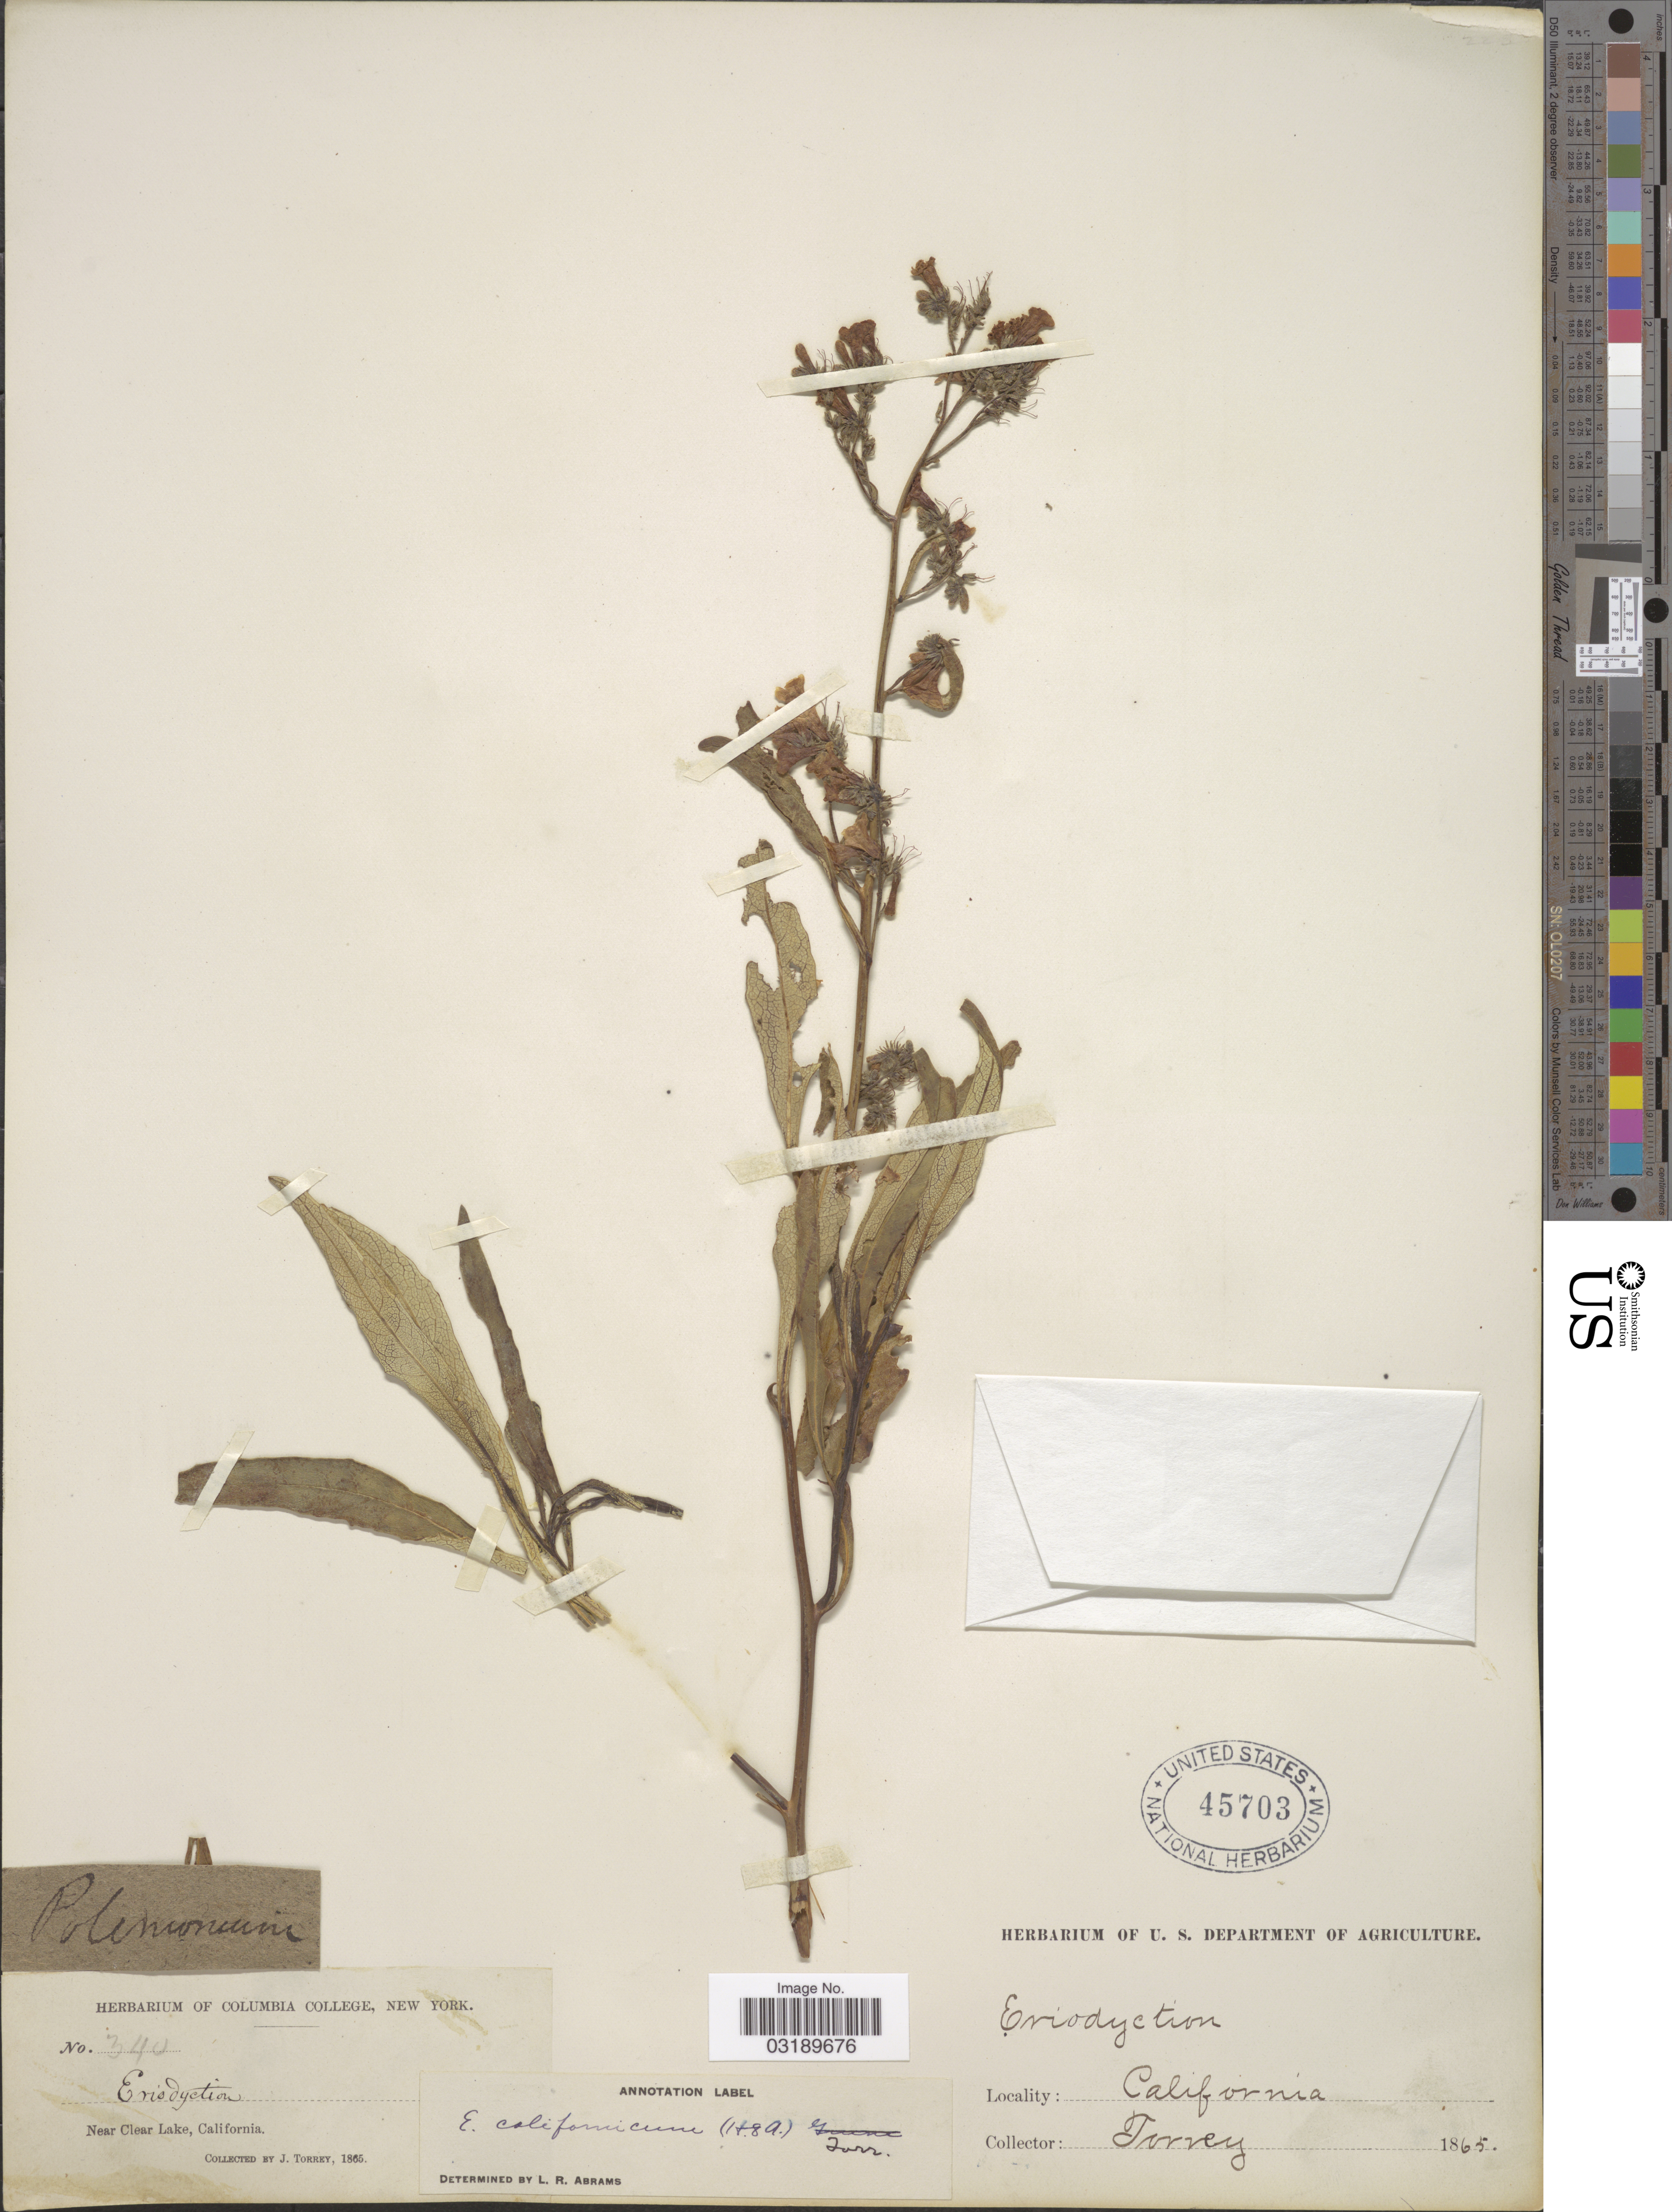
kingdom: Plantae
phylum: Tracheophyta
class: Magnoliopsida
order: Boraginales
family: Namaceae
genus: Eriodictyon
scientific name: Eriodictyon californicum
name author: (Hook. & Arn.) Torr.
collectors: J. Torrey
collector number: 340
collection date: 1865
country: United States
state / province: California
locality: Near Clear Lake.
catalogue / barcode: US 45703